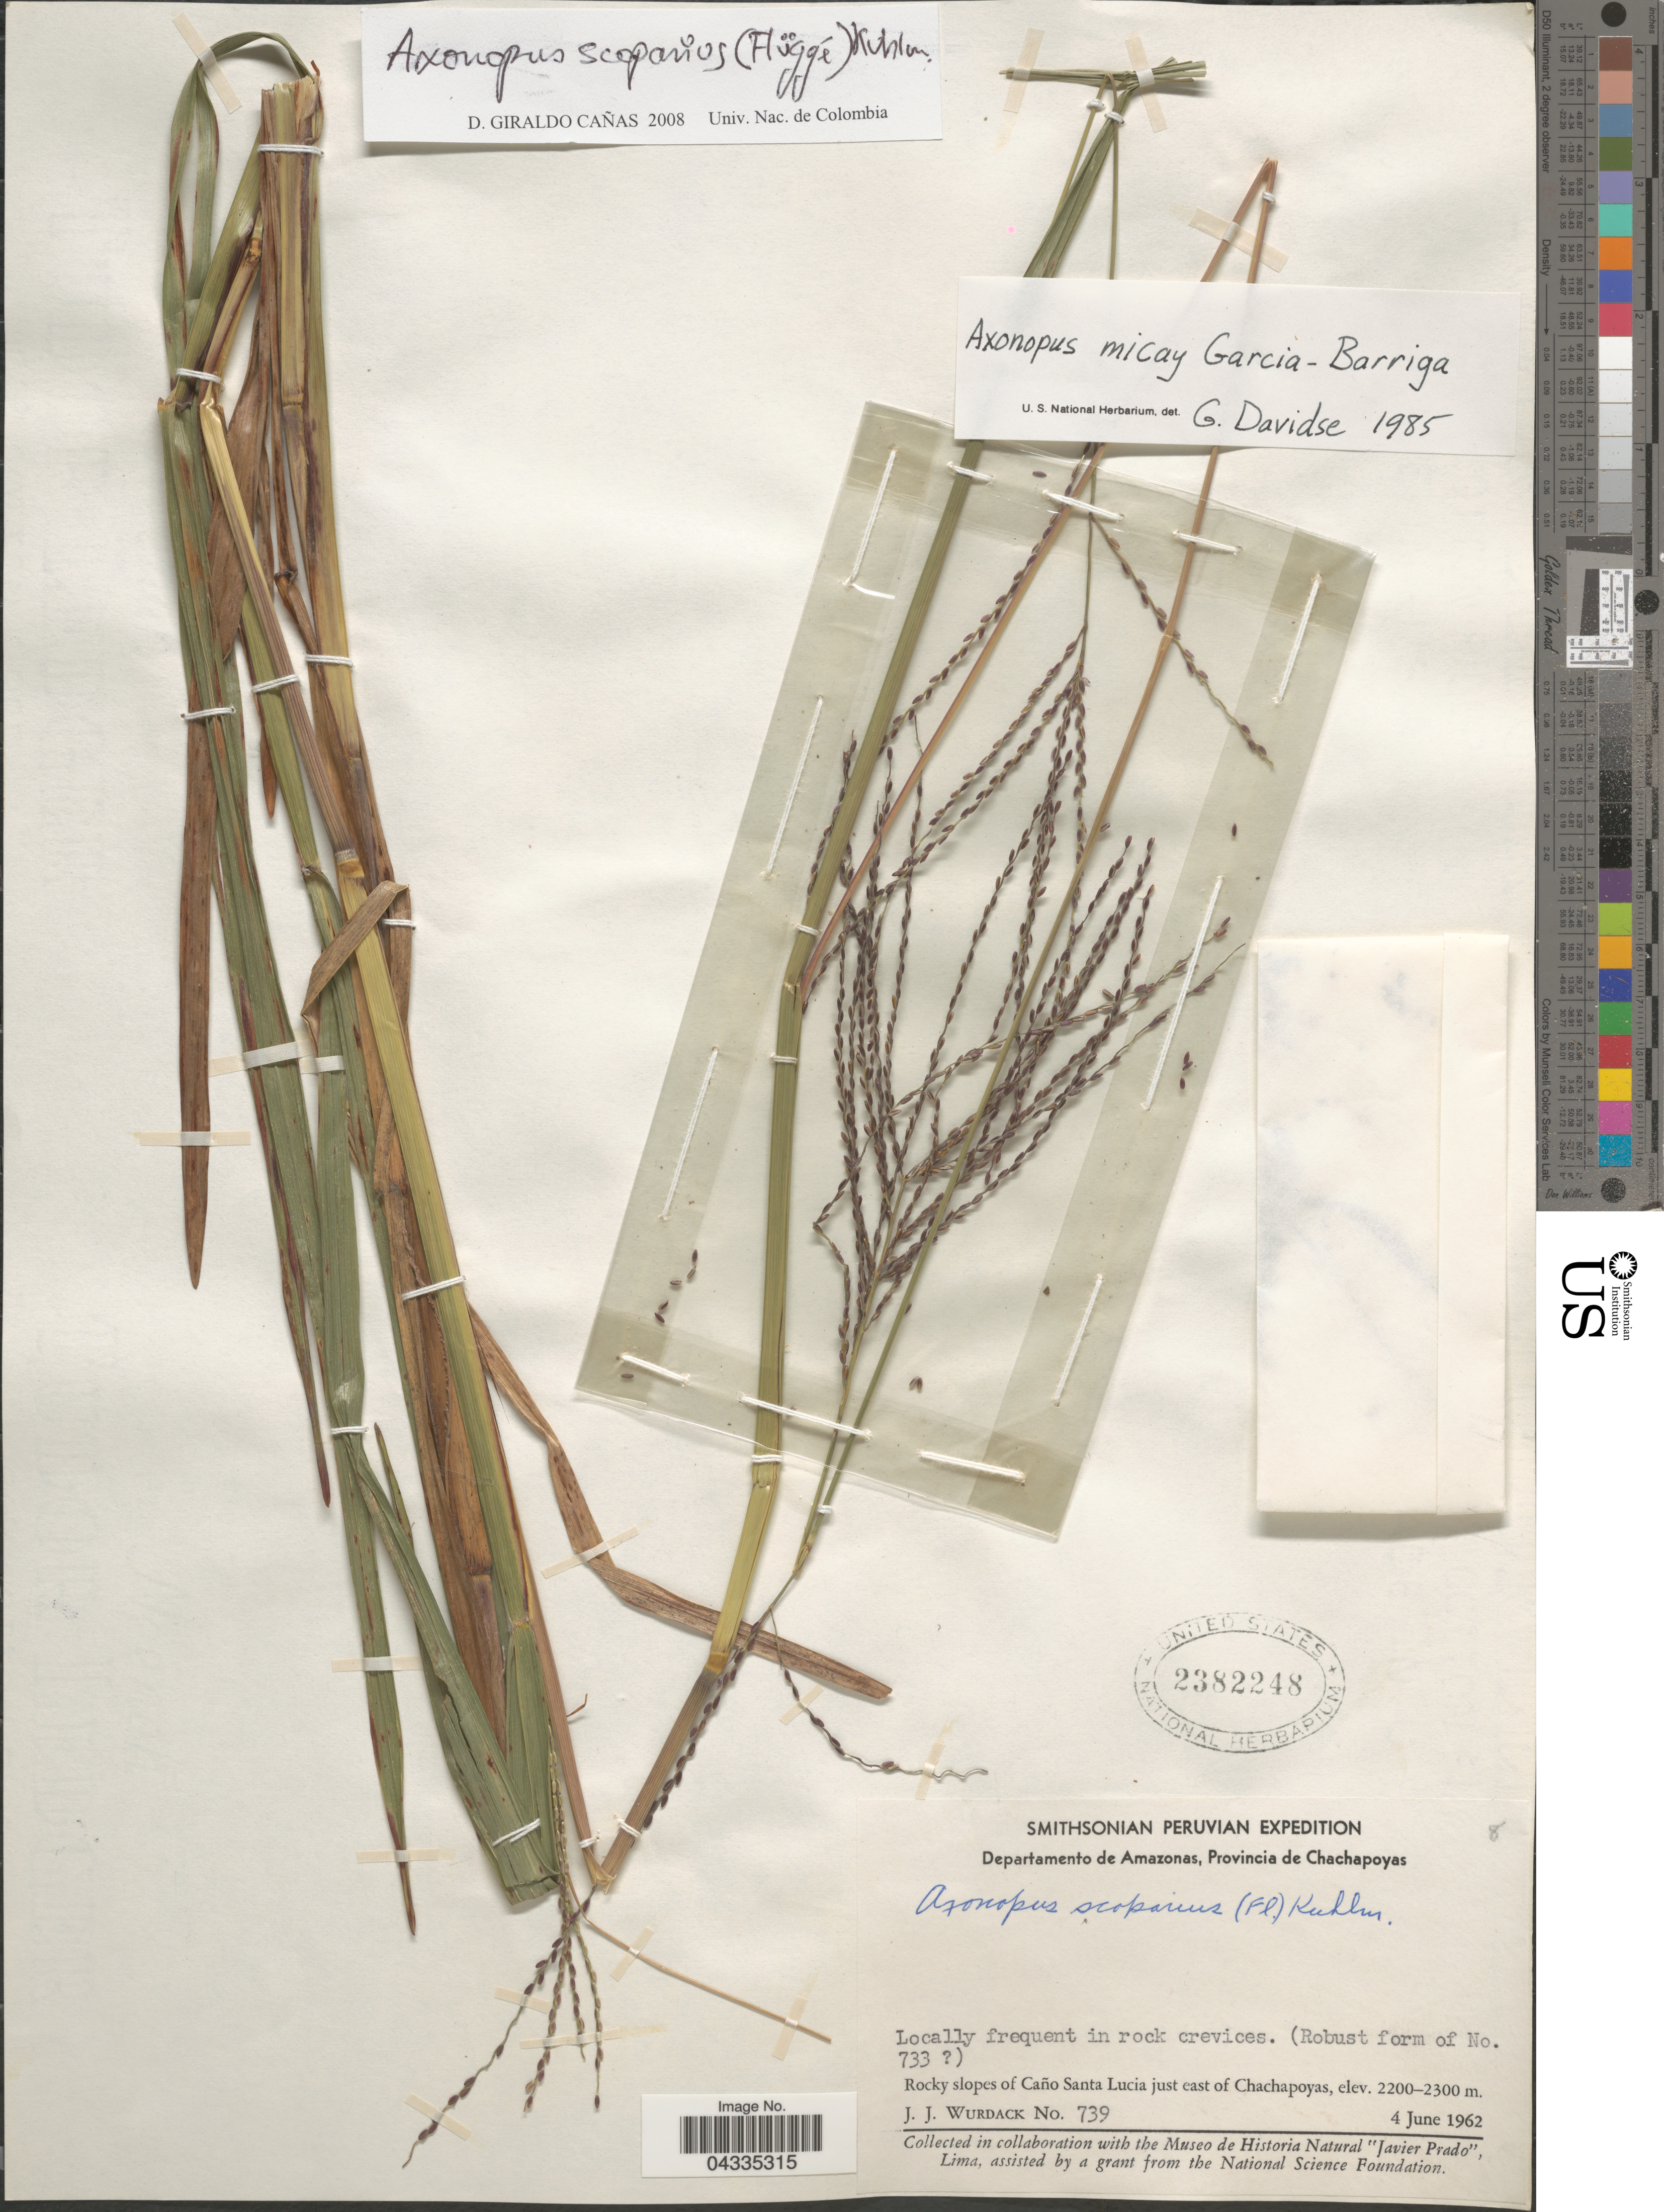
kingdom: Plantae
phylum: Tracheophyta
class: Liliopsida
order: Poales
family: Poaceae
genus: Axonopus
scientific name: Axonopus scoparius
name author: (Flüggé) Kuhlm.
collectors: J. J. Wurdack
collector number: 739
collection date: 1962-06-04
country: Peru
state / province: Amazonas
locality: Smithsonian Peruvian Expedition. Departamento de Amazonas, Provincia de Chachapoyas. Rocky slopes of Caño Santa Lucia just east of Chachapoyas.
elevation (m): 2200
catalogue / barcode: US 2382248